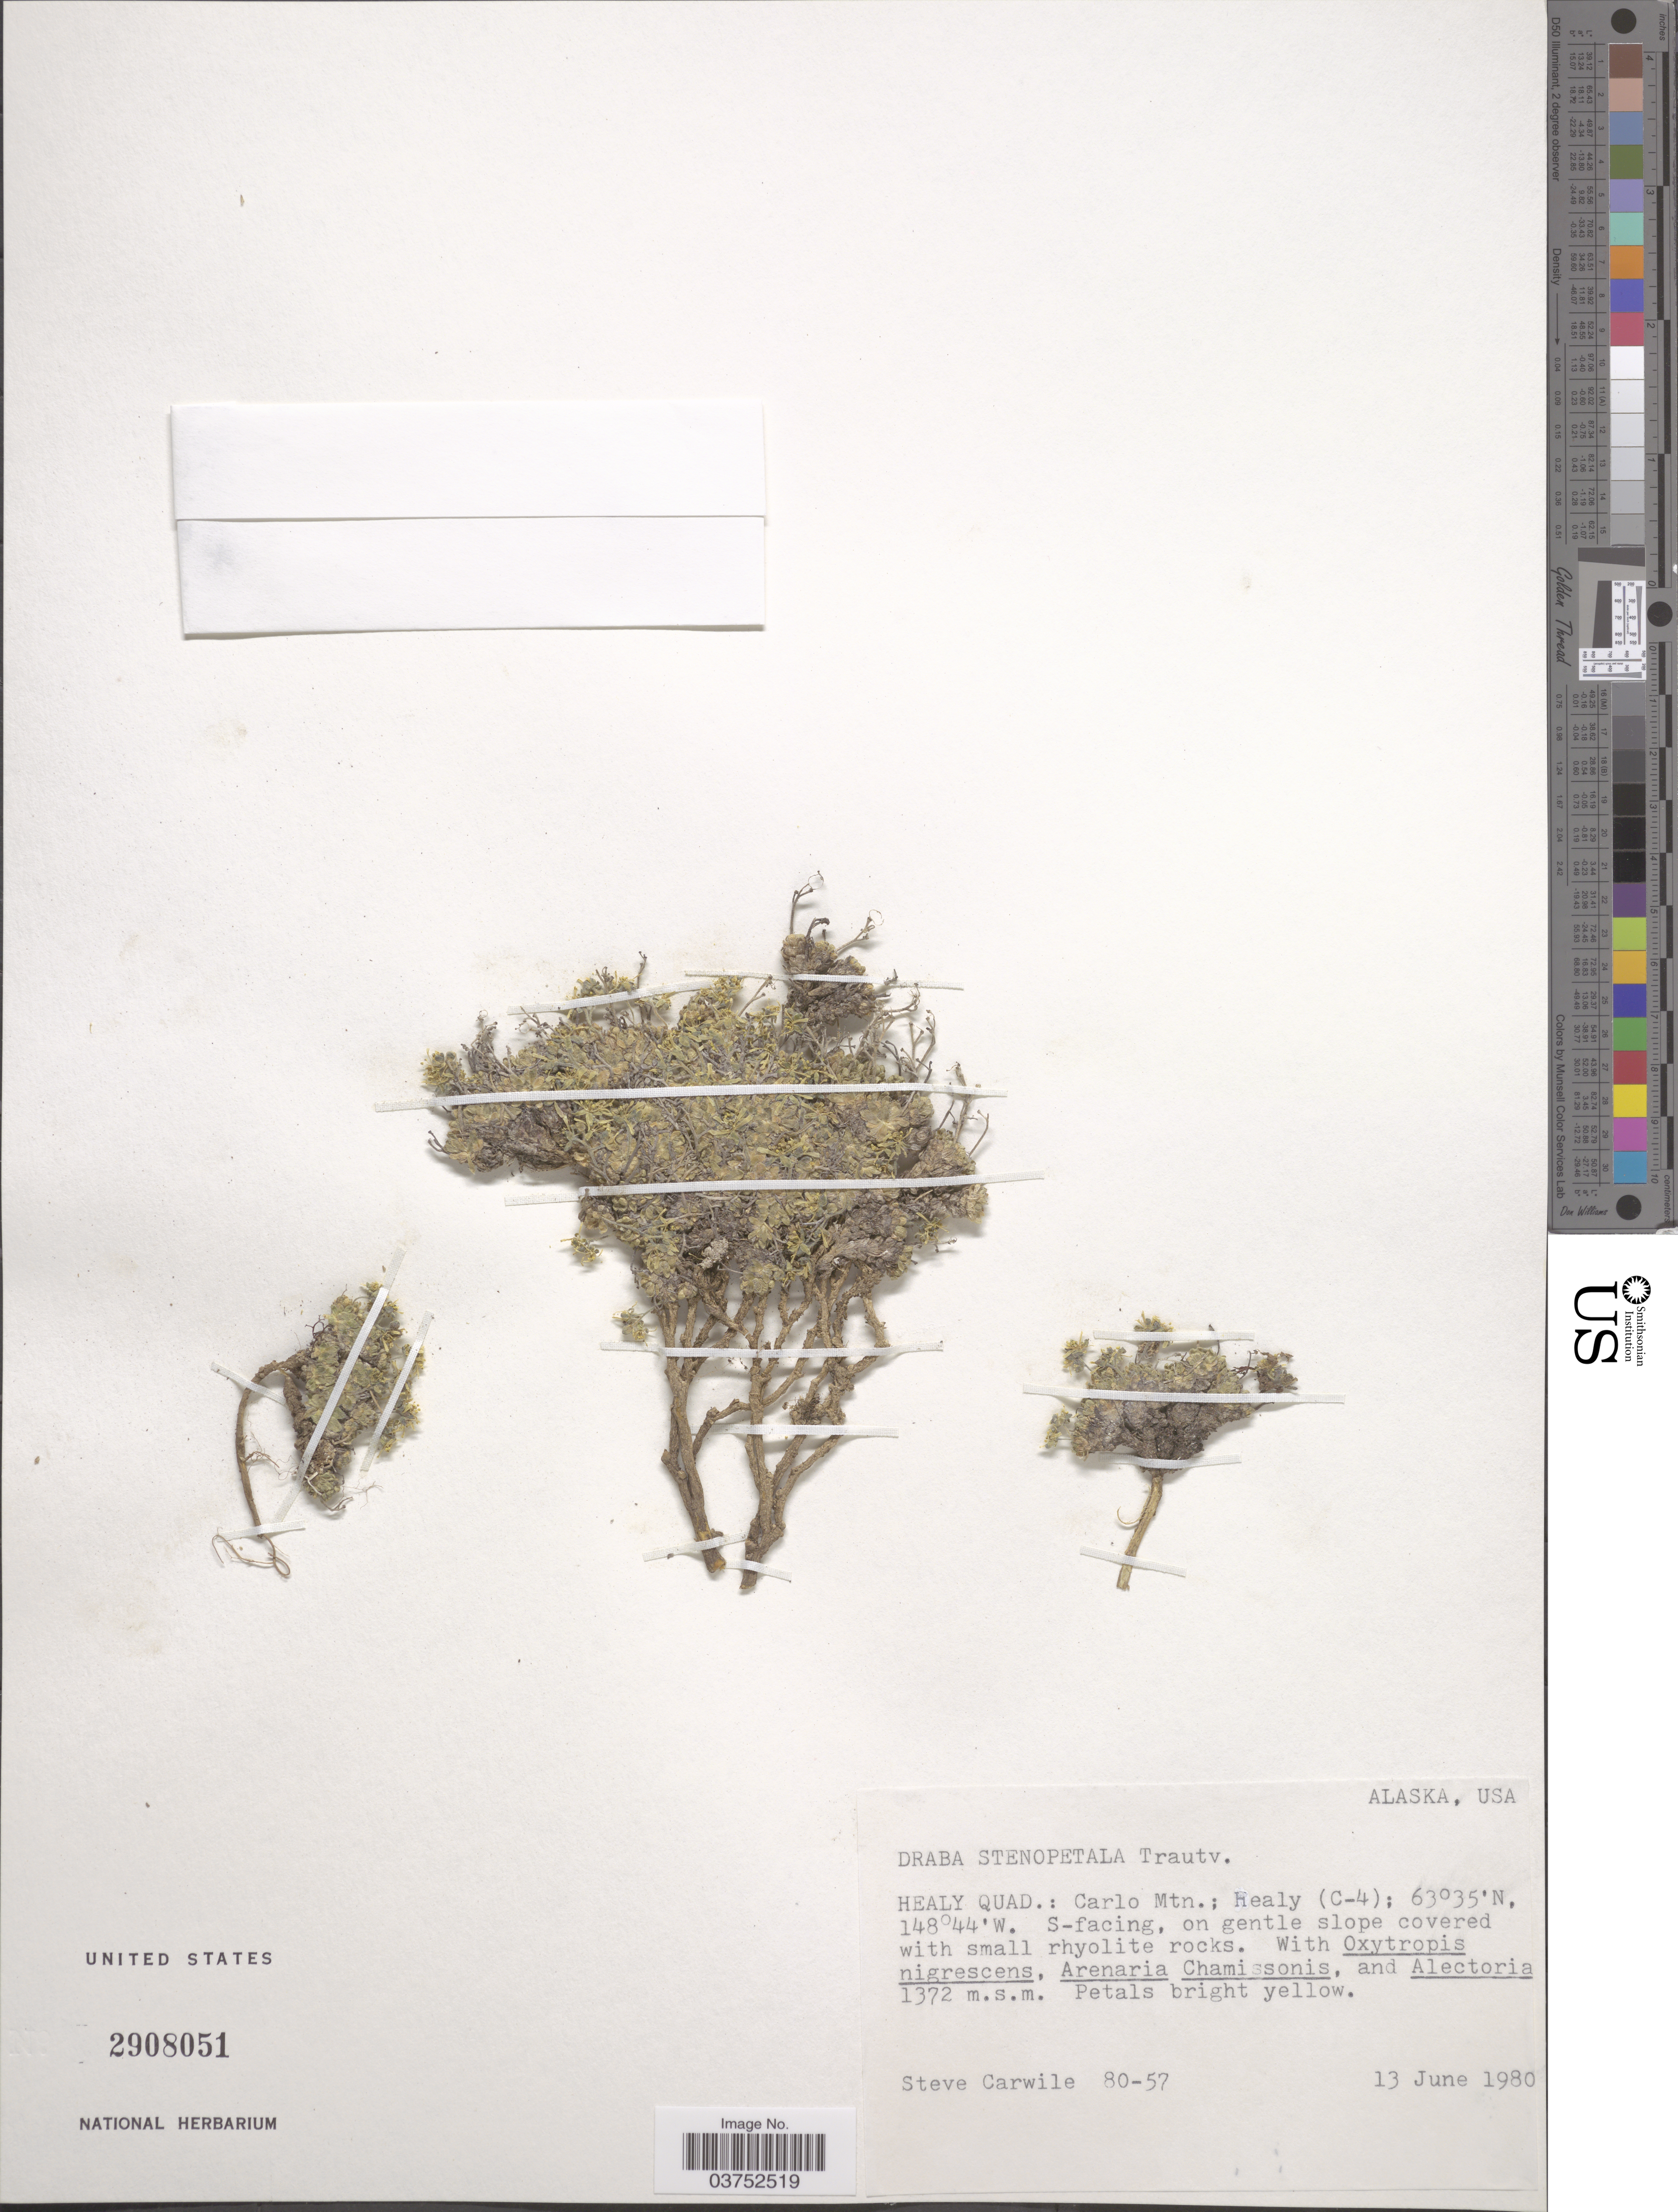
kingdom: Plantae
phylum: Tracheophyta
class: Magnoliopsida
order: Brassicales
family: Brassicaceae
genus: Draba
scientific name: Draba stenopetala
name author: Trautv.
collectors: S. Carwile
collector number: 80-57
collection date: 1980-06-13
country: United States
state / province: Alaska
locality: Healy Quad.: Carlo Mtn.; Healy (C-4).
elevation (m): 1372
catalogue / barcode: US 2908051